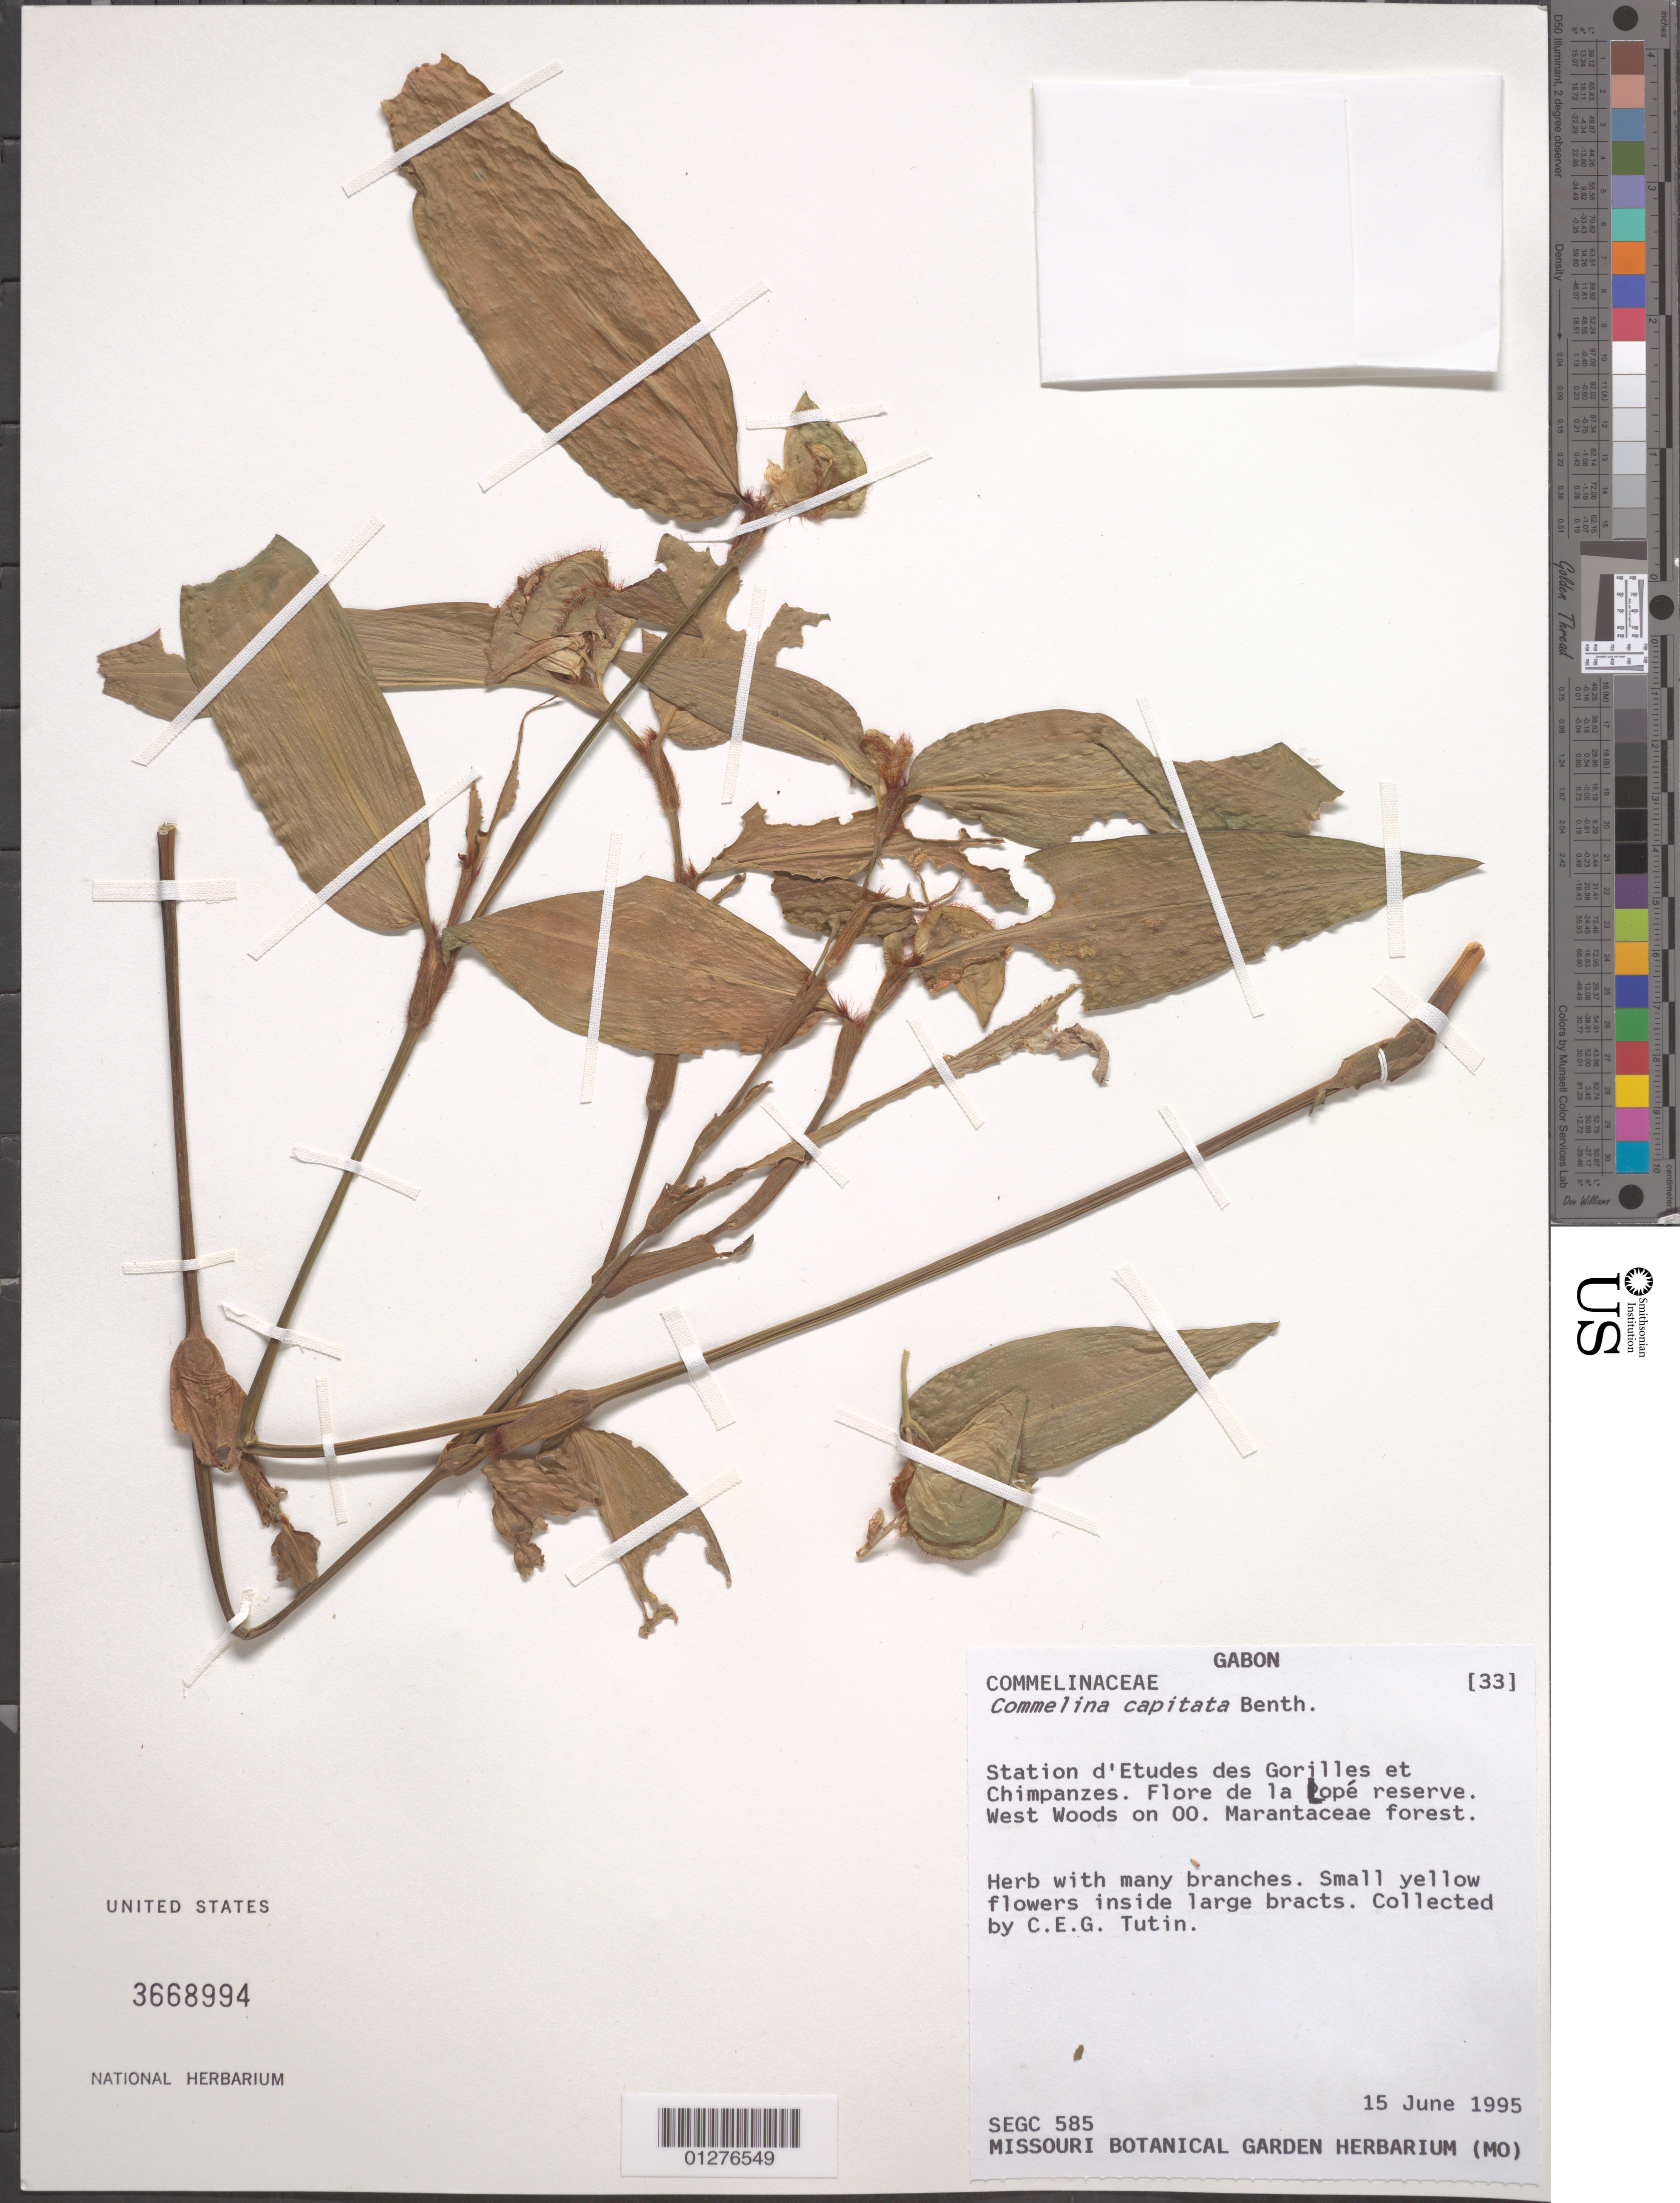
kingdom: Plantae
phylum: Tracheophyta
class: Liliopsida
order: Commelinales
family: Commelinaceae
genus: Commelina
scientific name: Commelina capitata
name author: Benth.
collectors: C. Tutin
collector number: SEGC 585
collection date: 1995-06-15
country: Gabon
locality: Station d'Etudes des Gorilles et Chimpanzes. Flore de la Lopé reserve. West Woods on 00.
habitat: Marantaceae forest.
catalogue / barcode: US 3668994